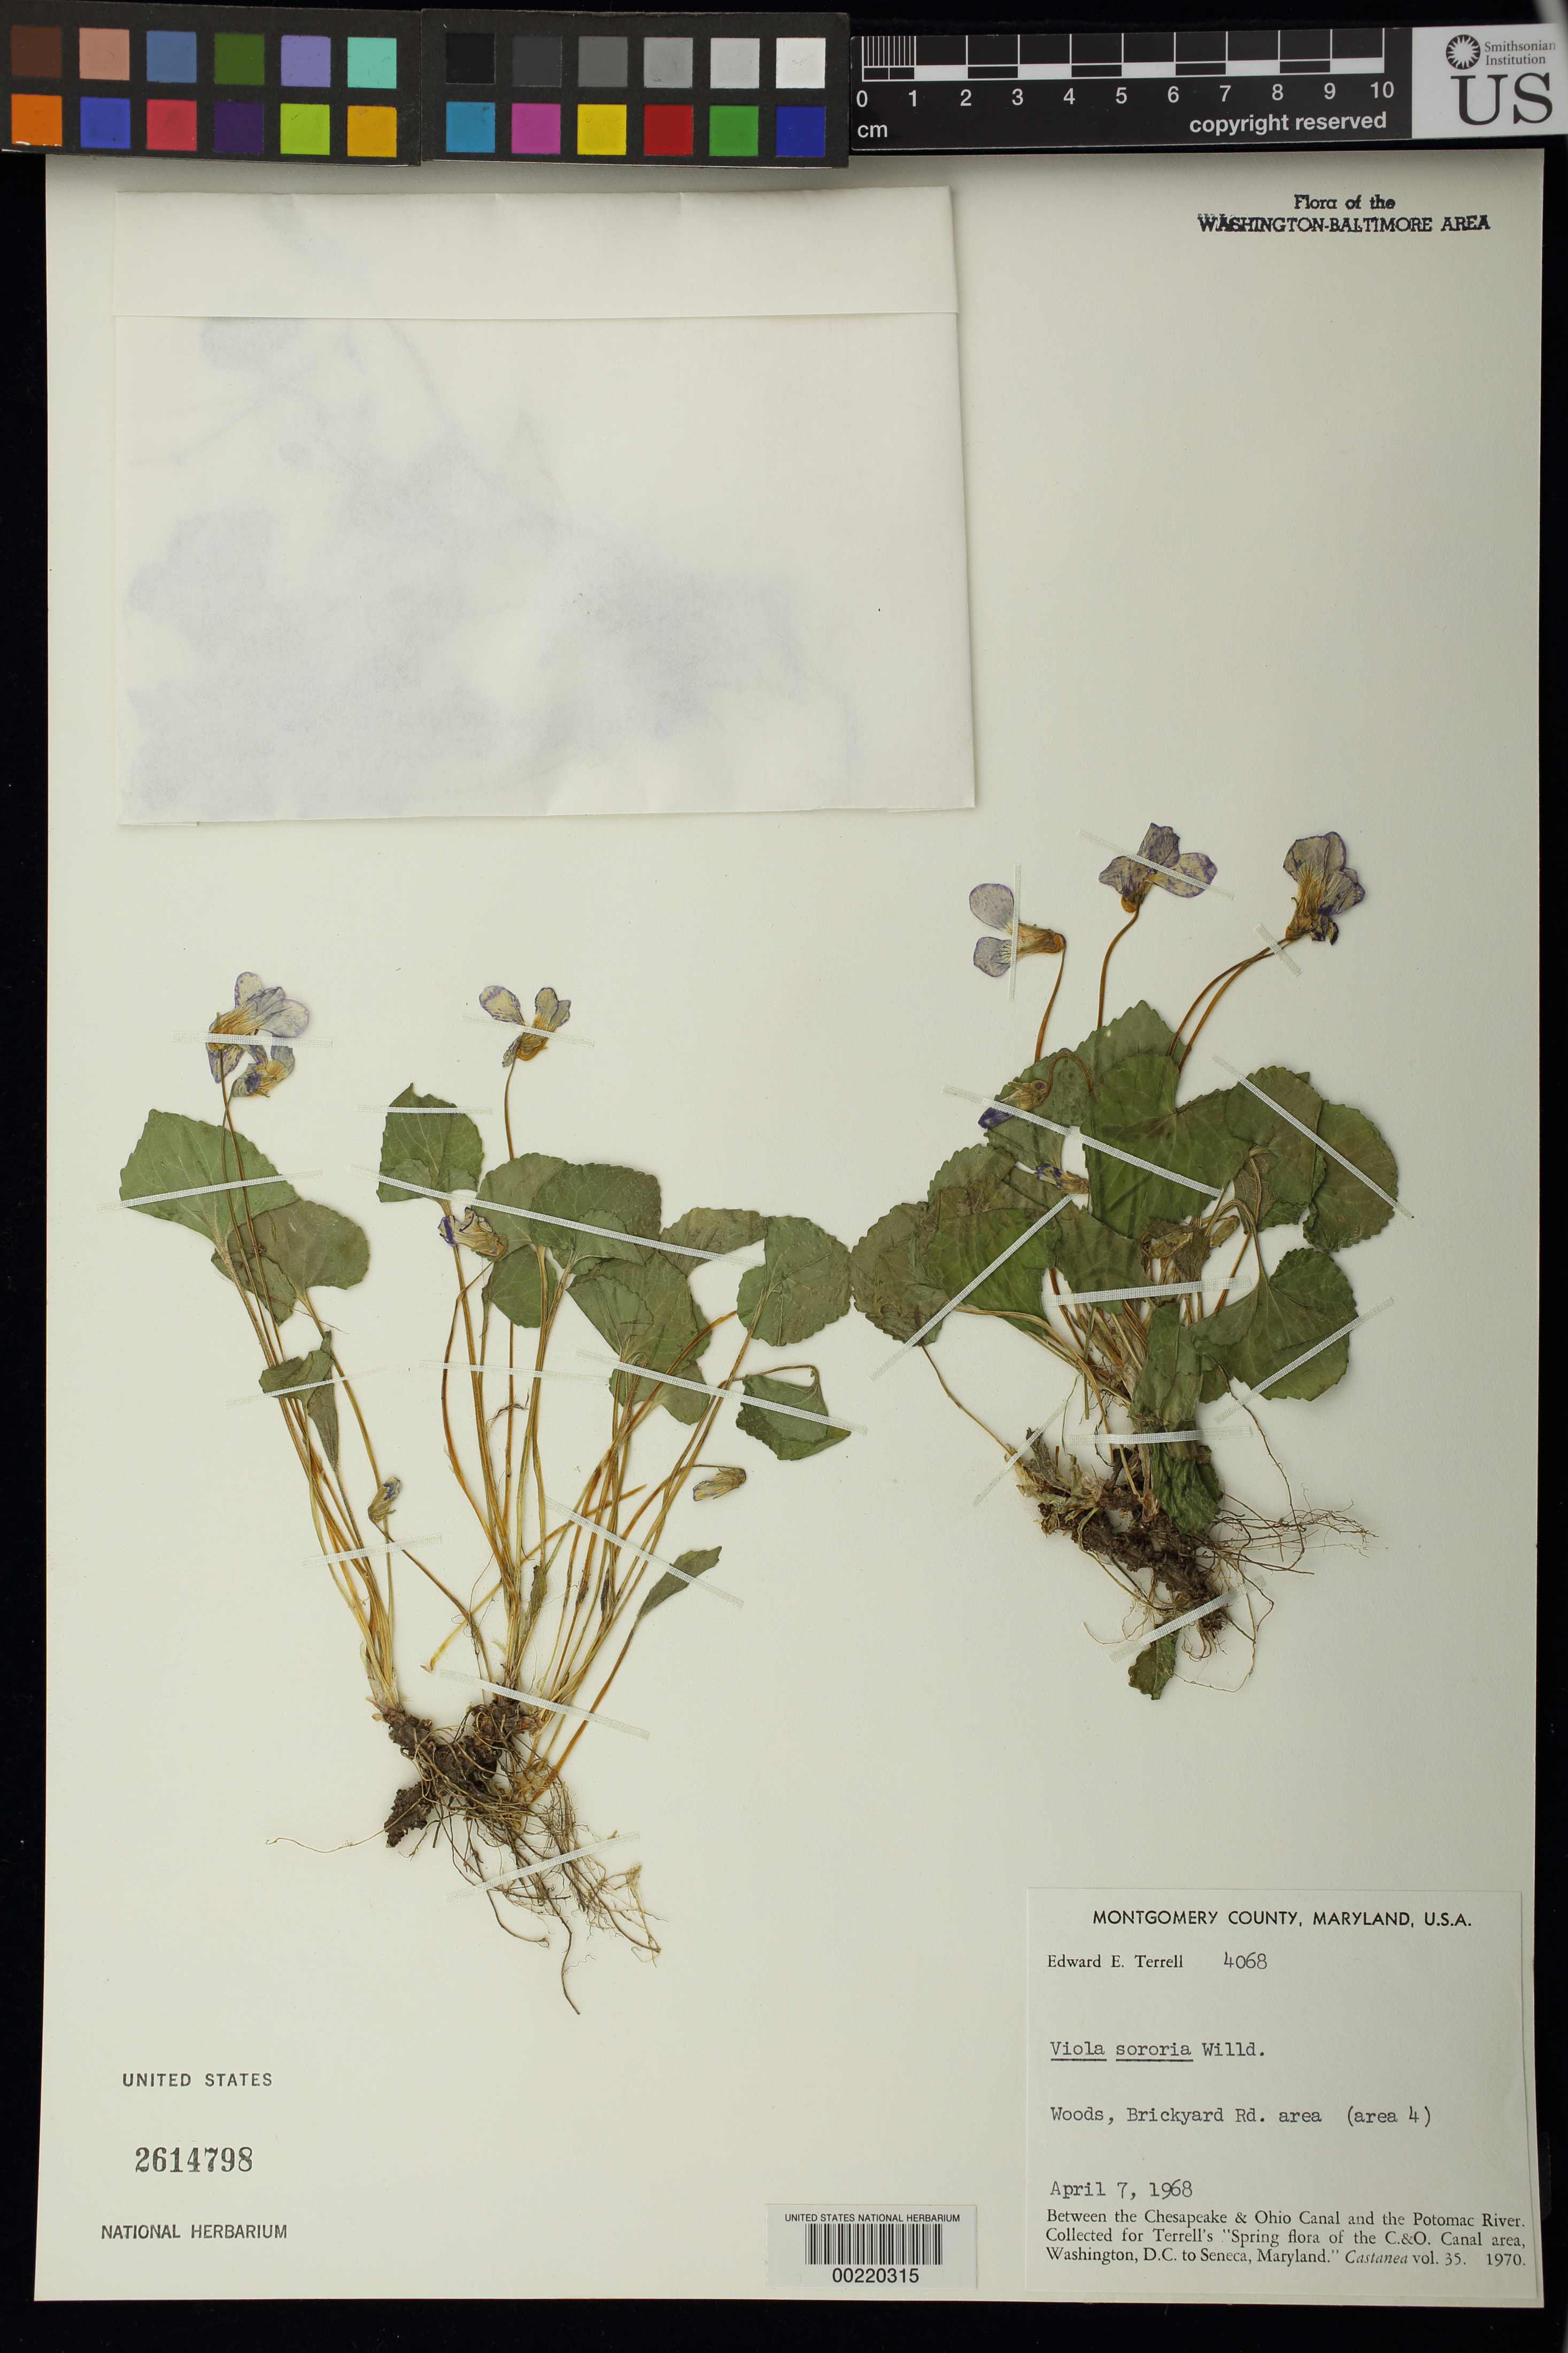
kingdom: Plantae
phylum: Tracheophyta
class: Magnoliopsida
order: Malpighiales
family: Violaceae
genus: Viola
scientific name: Viola sororia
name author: Willd.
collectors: E. E. Terrell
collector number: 4068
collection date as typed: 07 Apr 1968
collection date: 1968-04-07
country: United States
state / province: Maryland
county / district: Montgomery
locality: Brickyard Road vicinity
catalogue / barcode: US 2614798